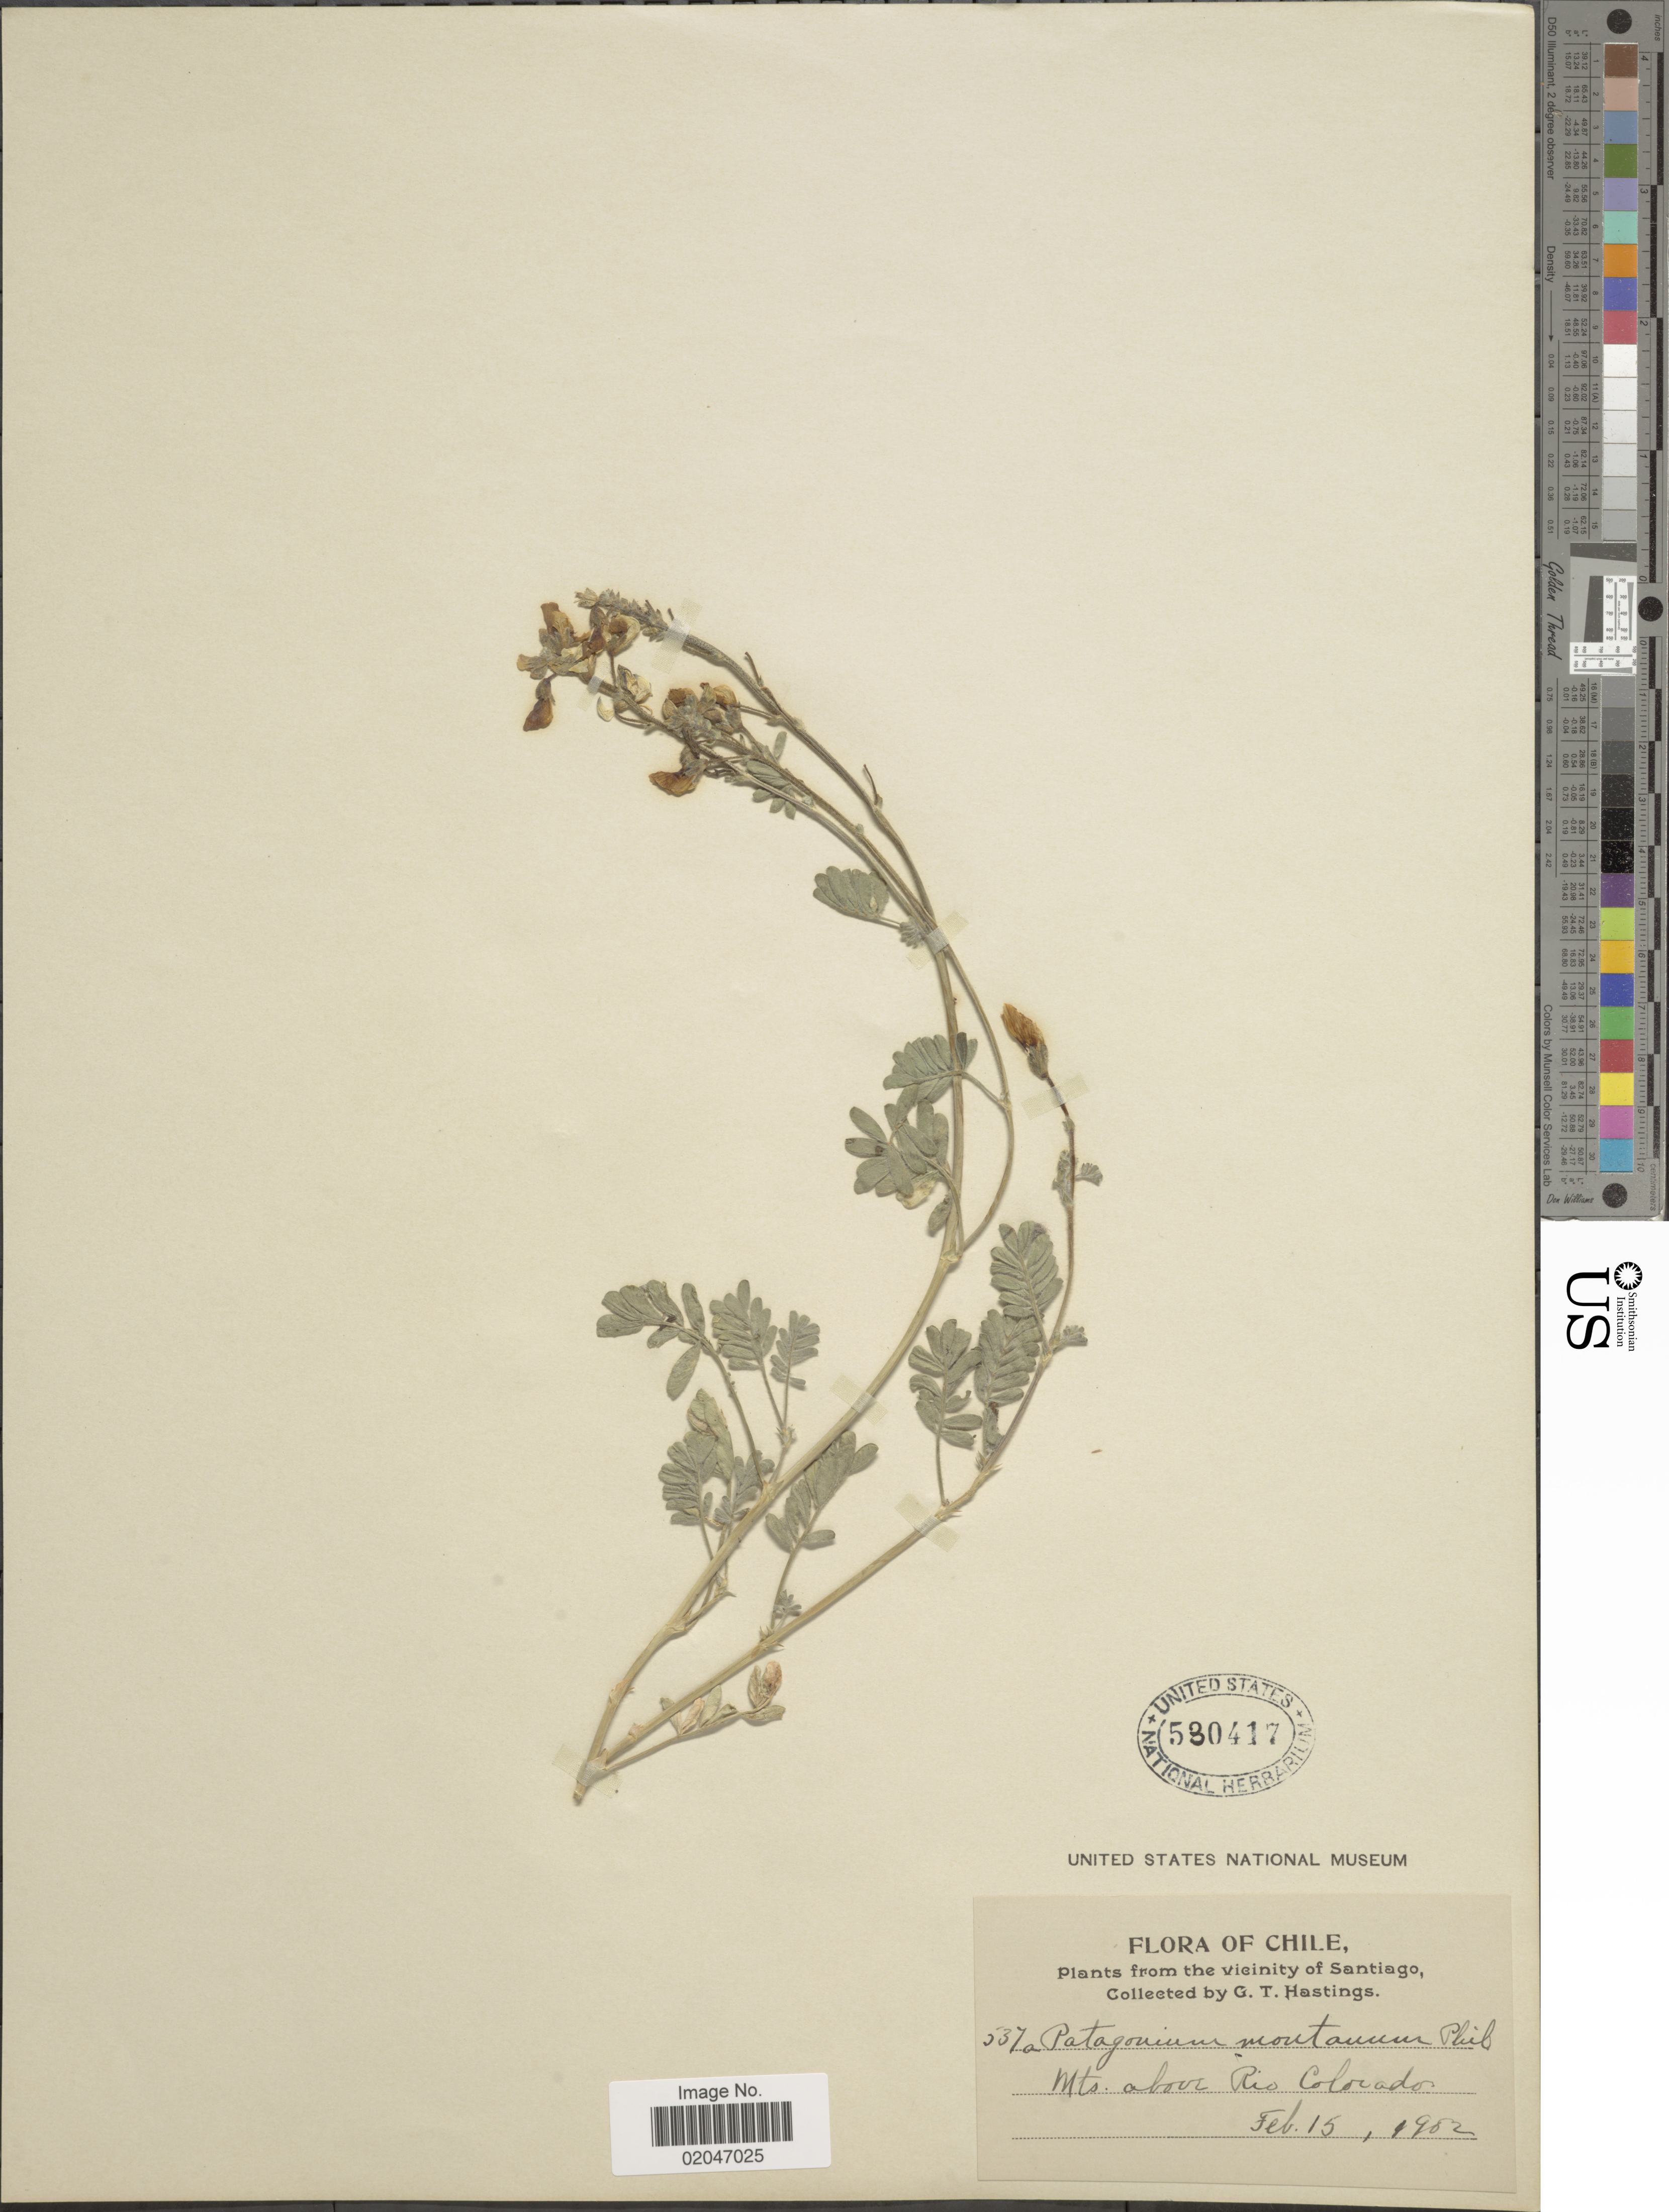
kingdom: Plantae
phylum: Tracheophyta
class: Magnoliopsida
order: Fabales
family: Fabaceae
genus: Adesmia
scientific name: Adesmia montana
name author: Phil.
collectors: G. Hastings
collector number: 537a*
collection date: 1982-02-15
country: Chile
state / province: Región Metropolitana (RM)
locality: The vicinity of Santiago, Mts. above Rio Colorado.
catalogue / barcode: US 530417